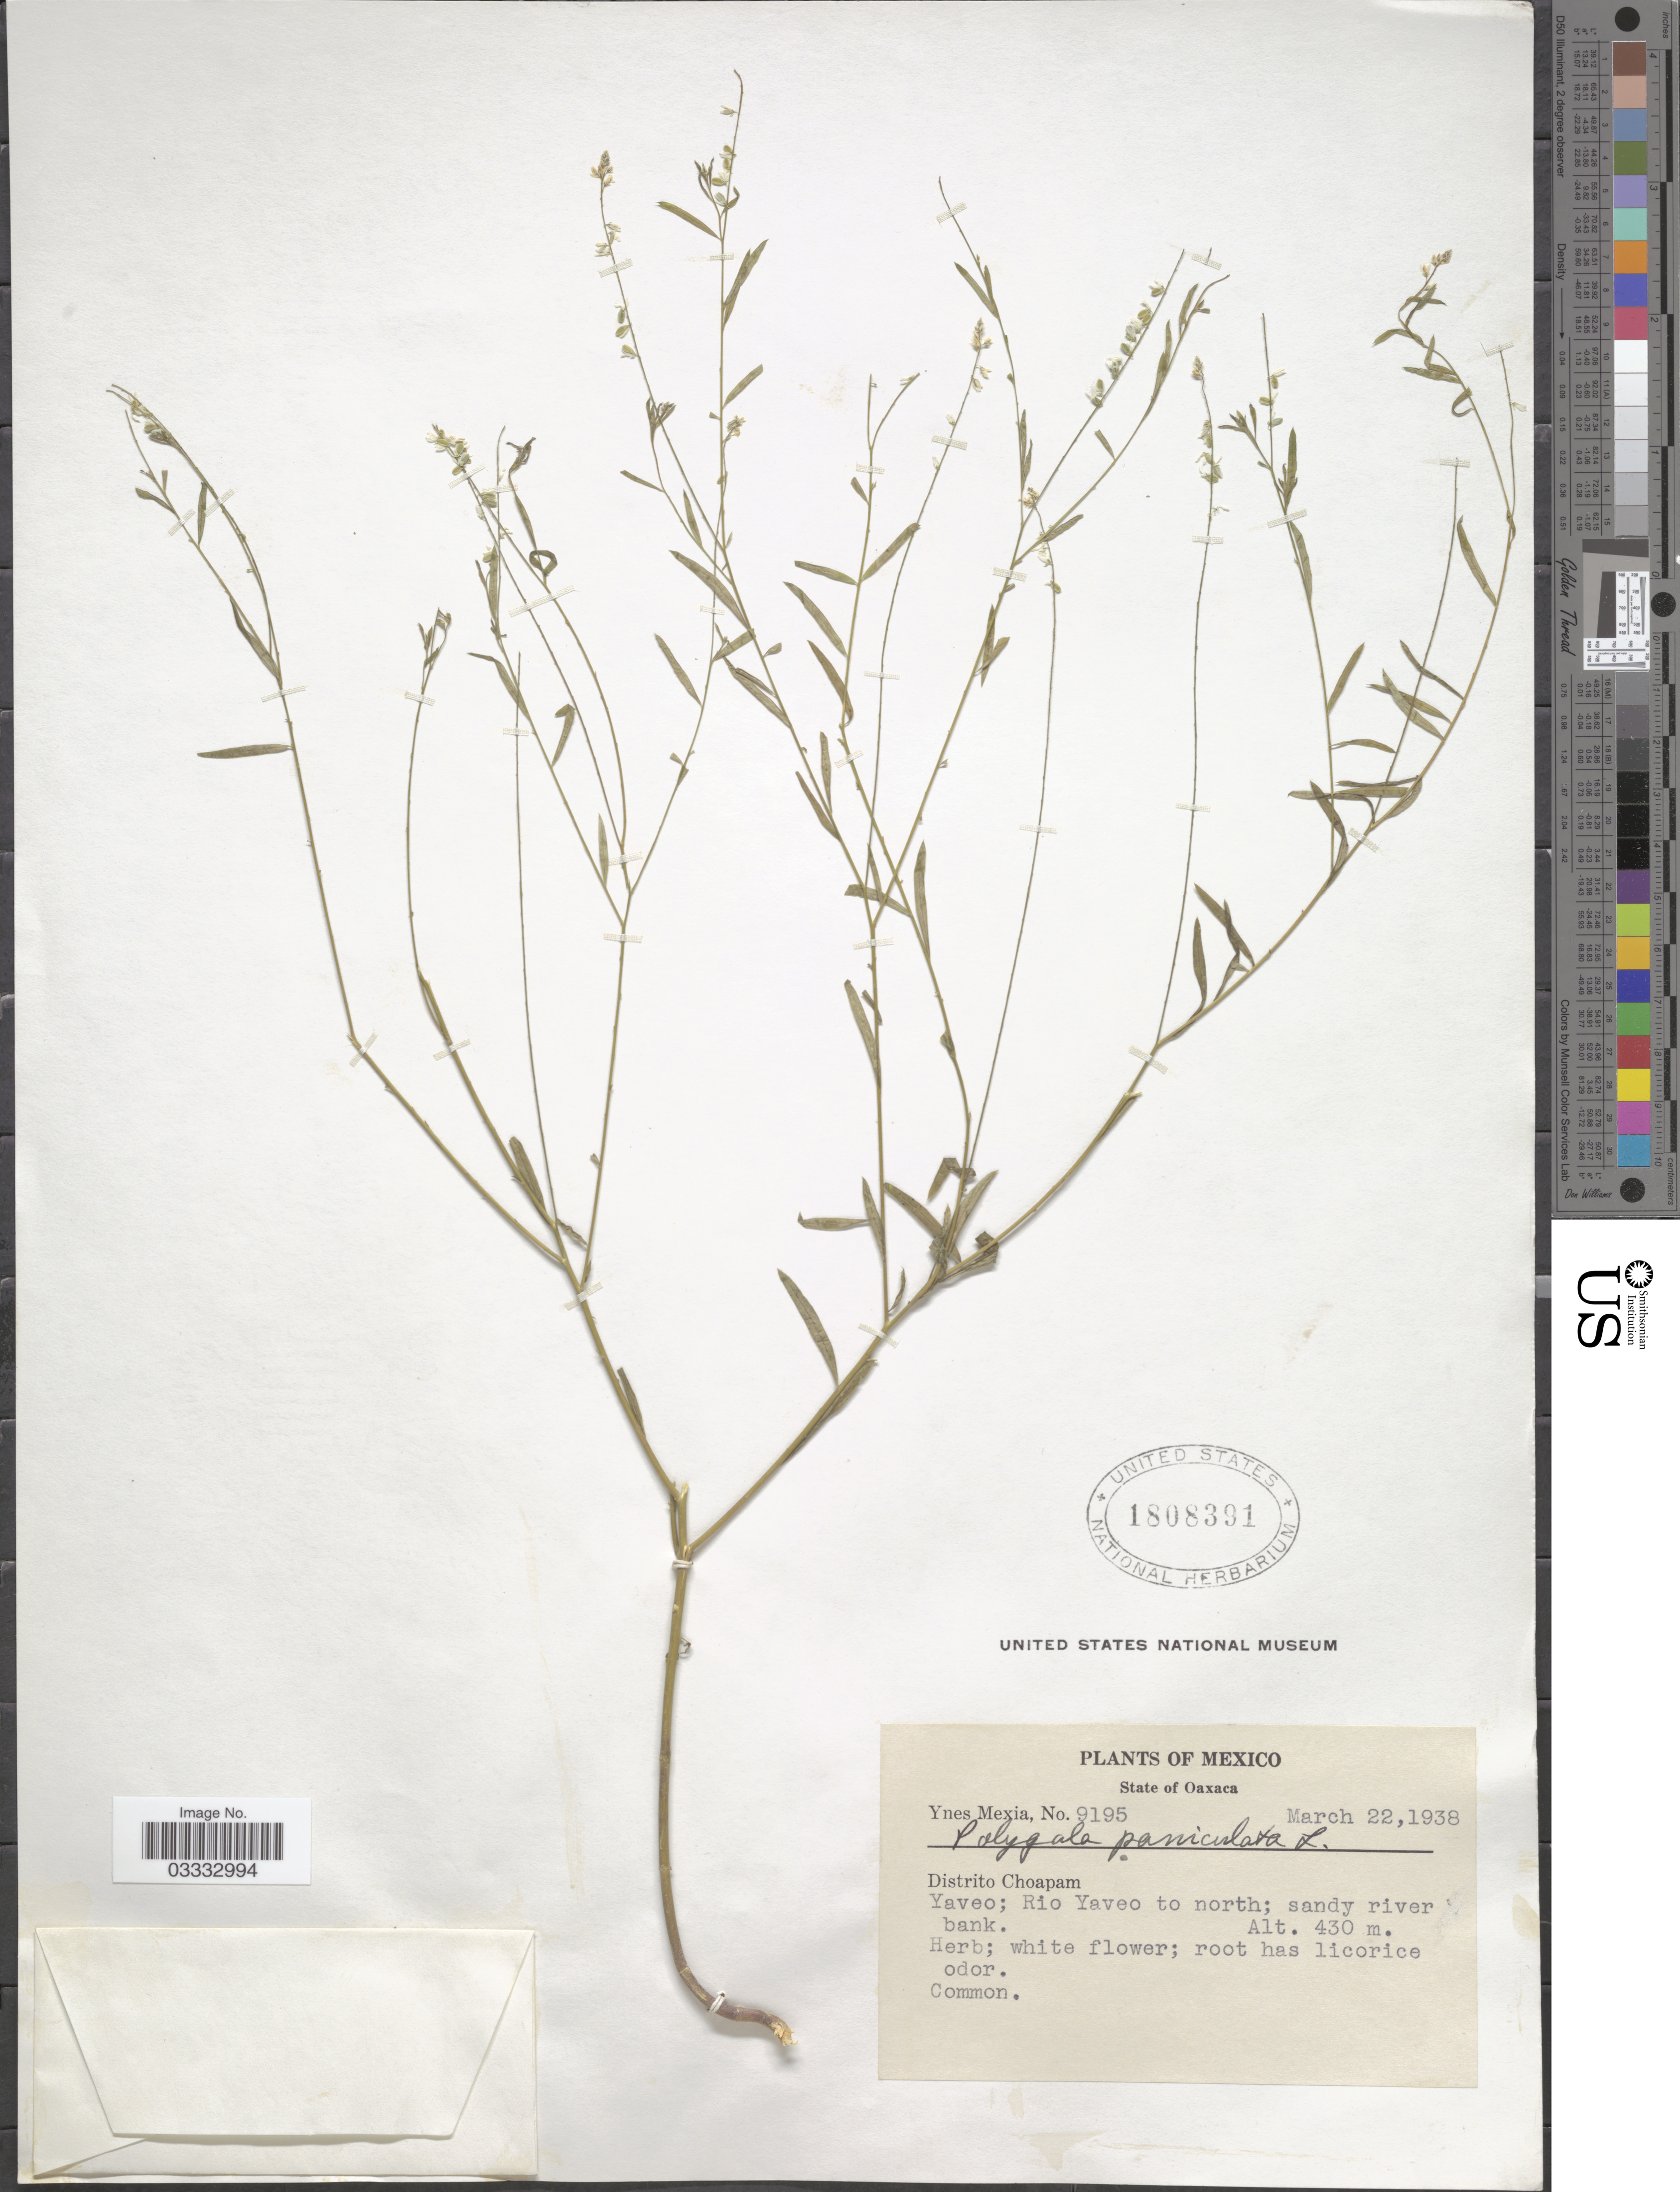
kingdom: Plantae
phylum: Tracheophyta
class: Magnoliopsida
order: Fabales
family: Polygalaceae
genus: Polygala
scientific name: Polygala paniculata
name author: L.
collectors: Y. Mexia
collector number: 9195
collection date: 1938-03-22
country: Mexico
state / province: Oaxaca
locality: Distrito Choapam. Yaveo; Rio Yaveo to north.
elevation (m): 430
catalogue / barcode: US 1808391